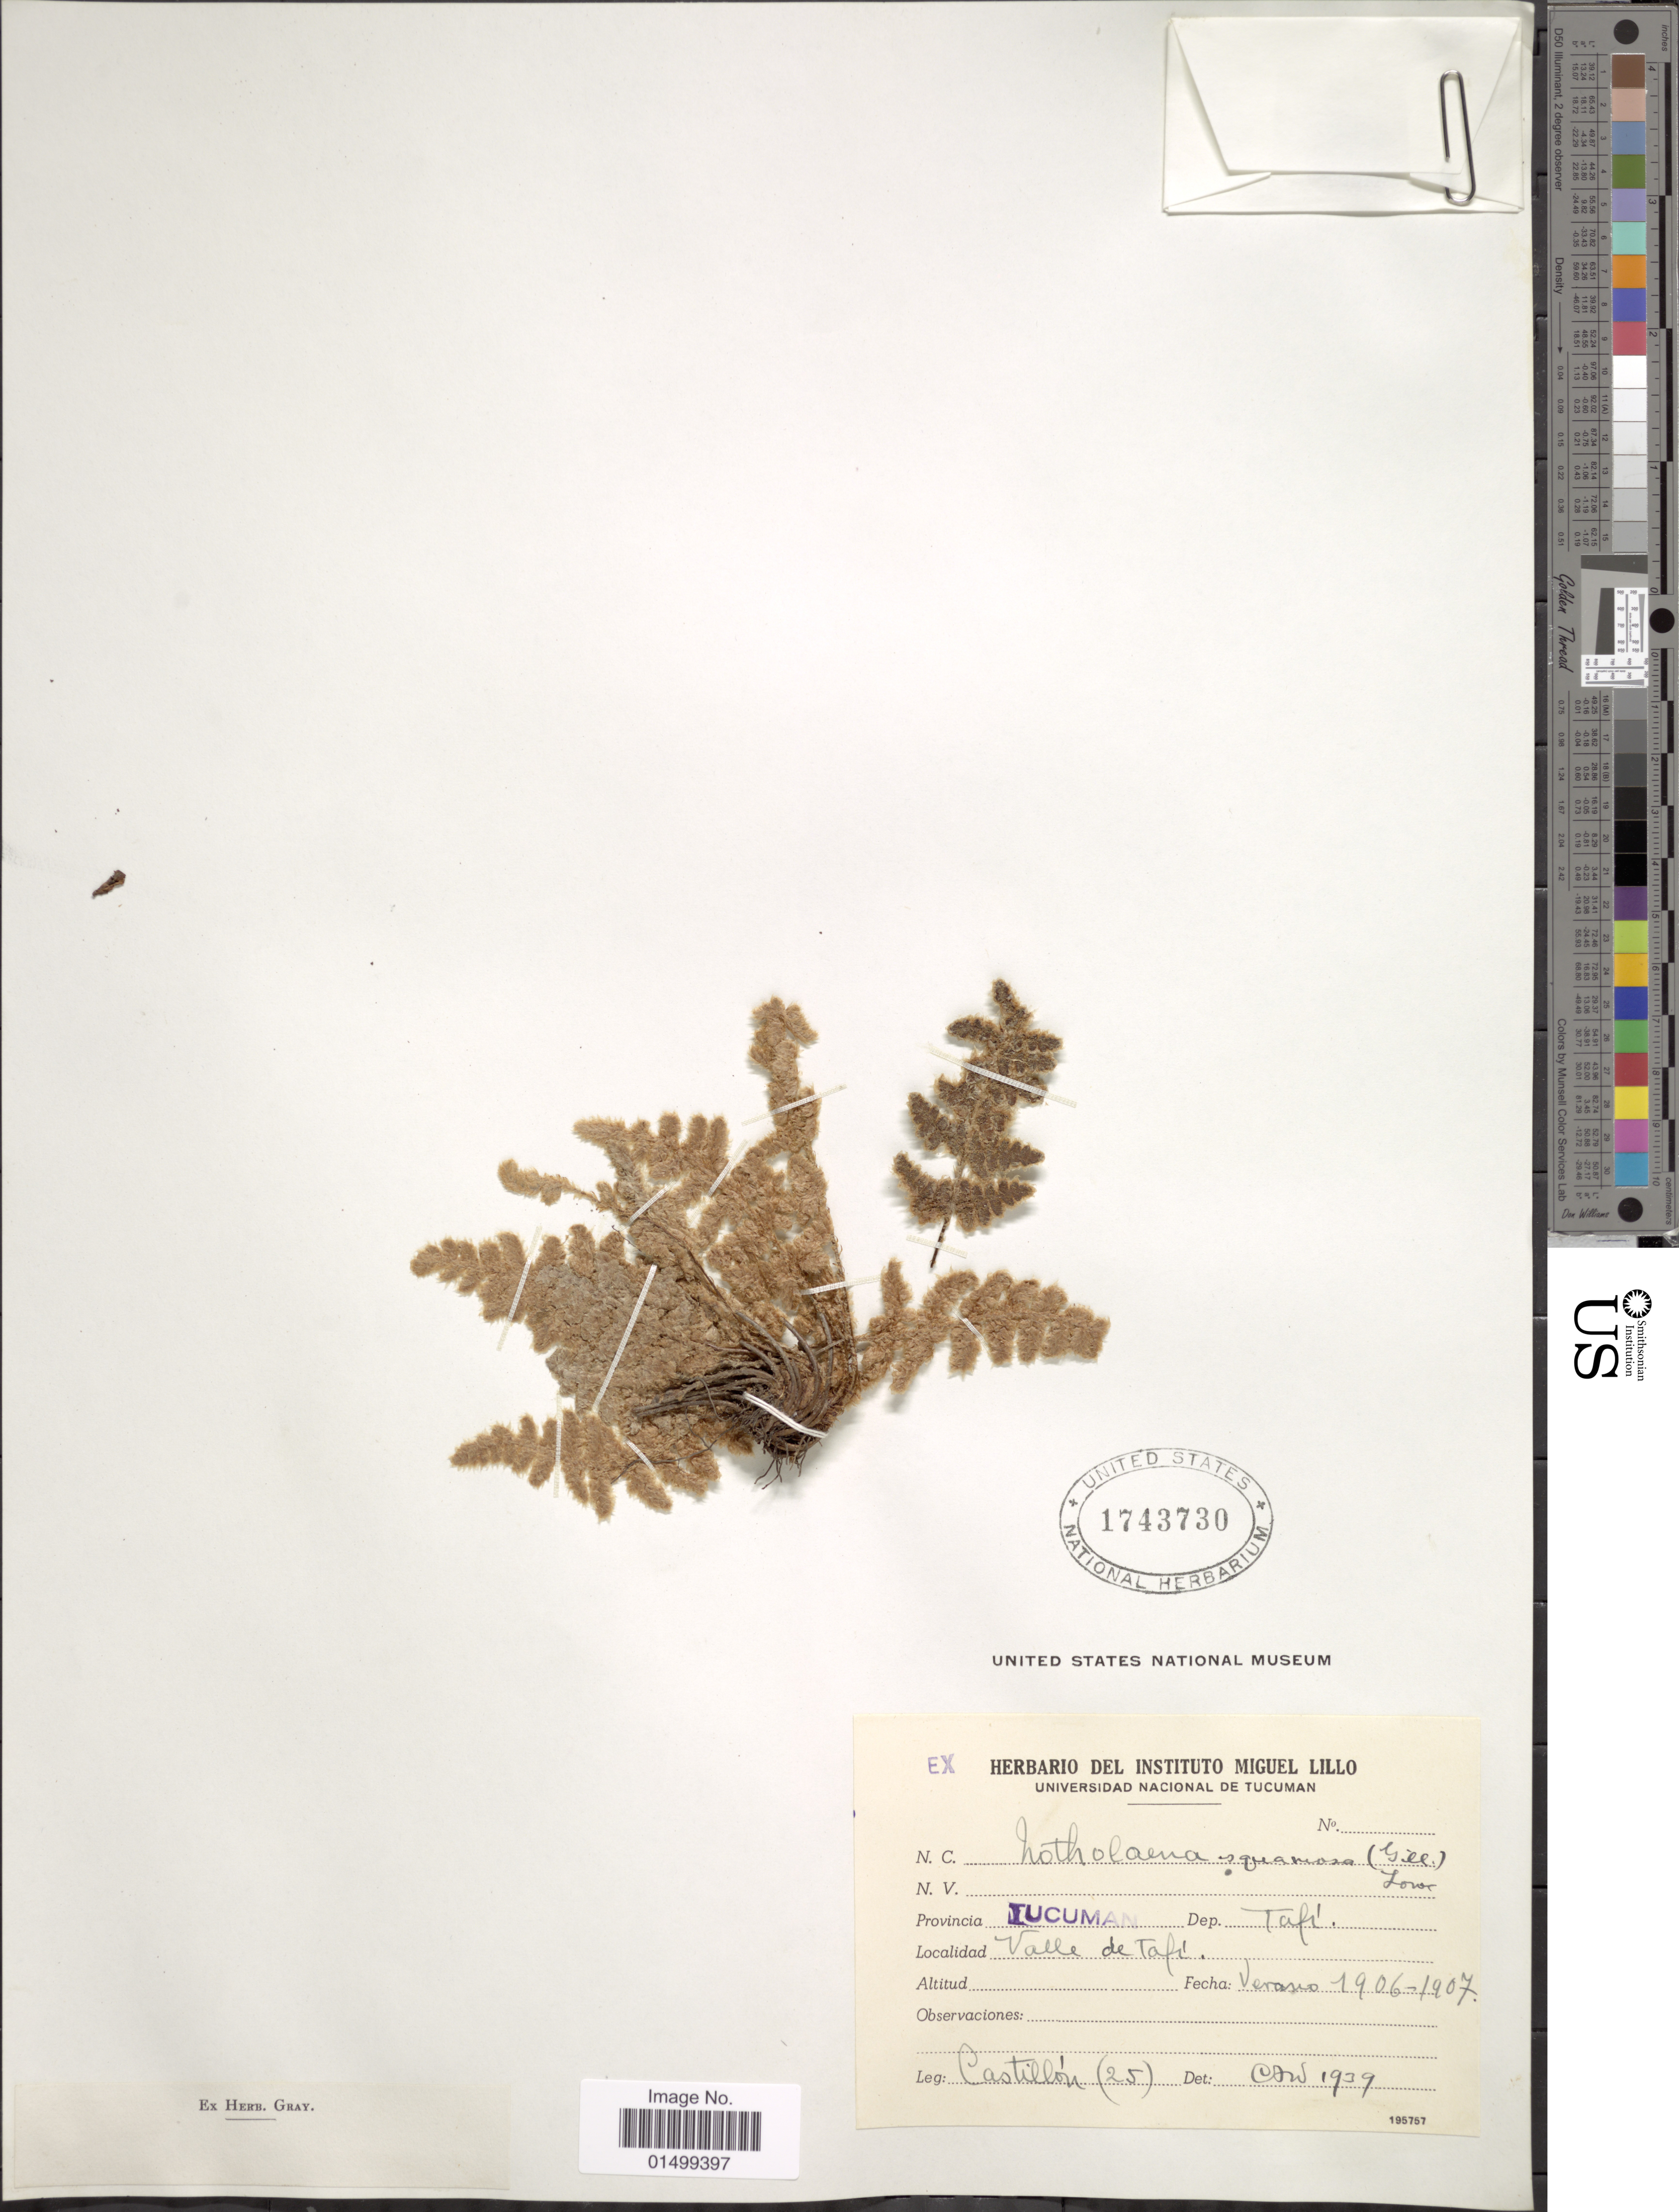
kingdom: Plantae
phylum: Tracheophyta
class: Polypodiopsida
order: Polypodiales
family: Pteridaceae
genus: Cheilanthes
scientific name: Cheilanthes squamosa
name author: Gillies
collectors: Castillon, --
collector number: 25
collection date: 1906/1907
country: Argentina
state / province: Tucuman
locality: Dep. Tafi, Valle de Tafi.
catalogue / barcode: US 1743730